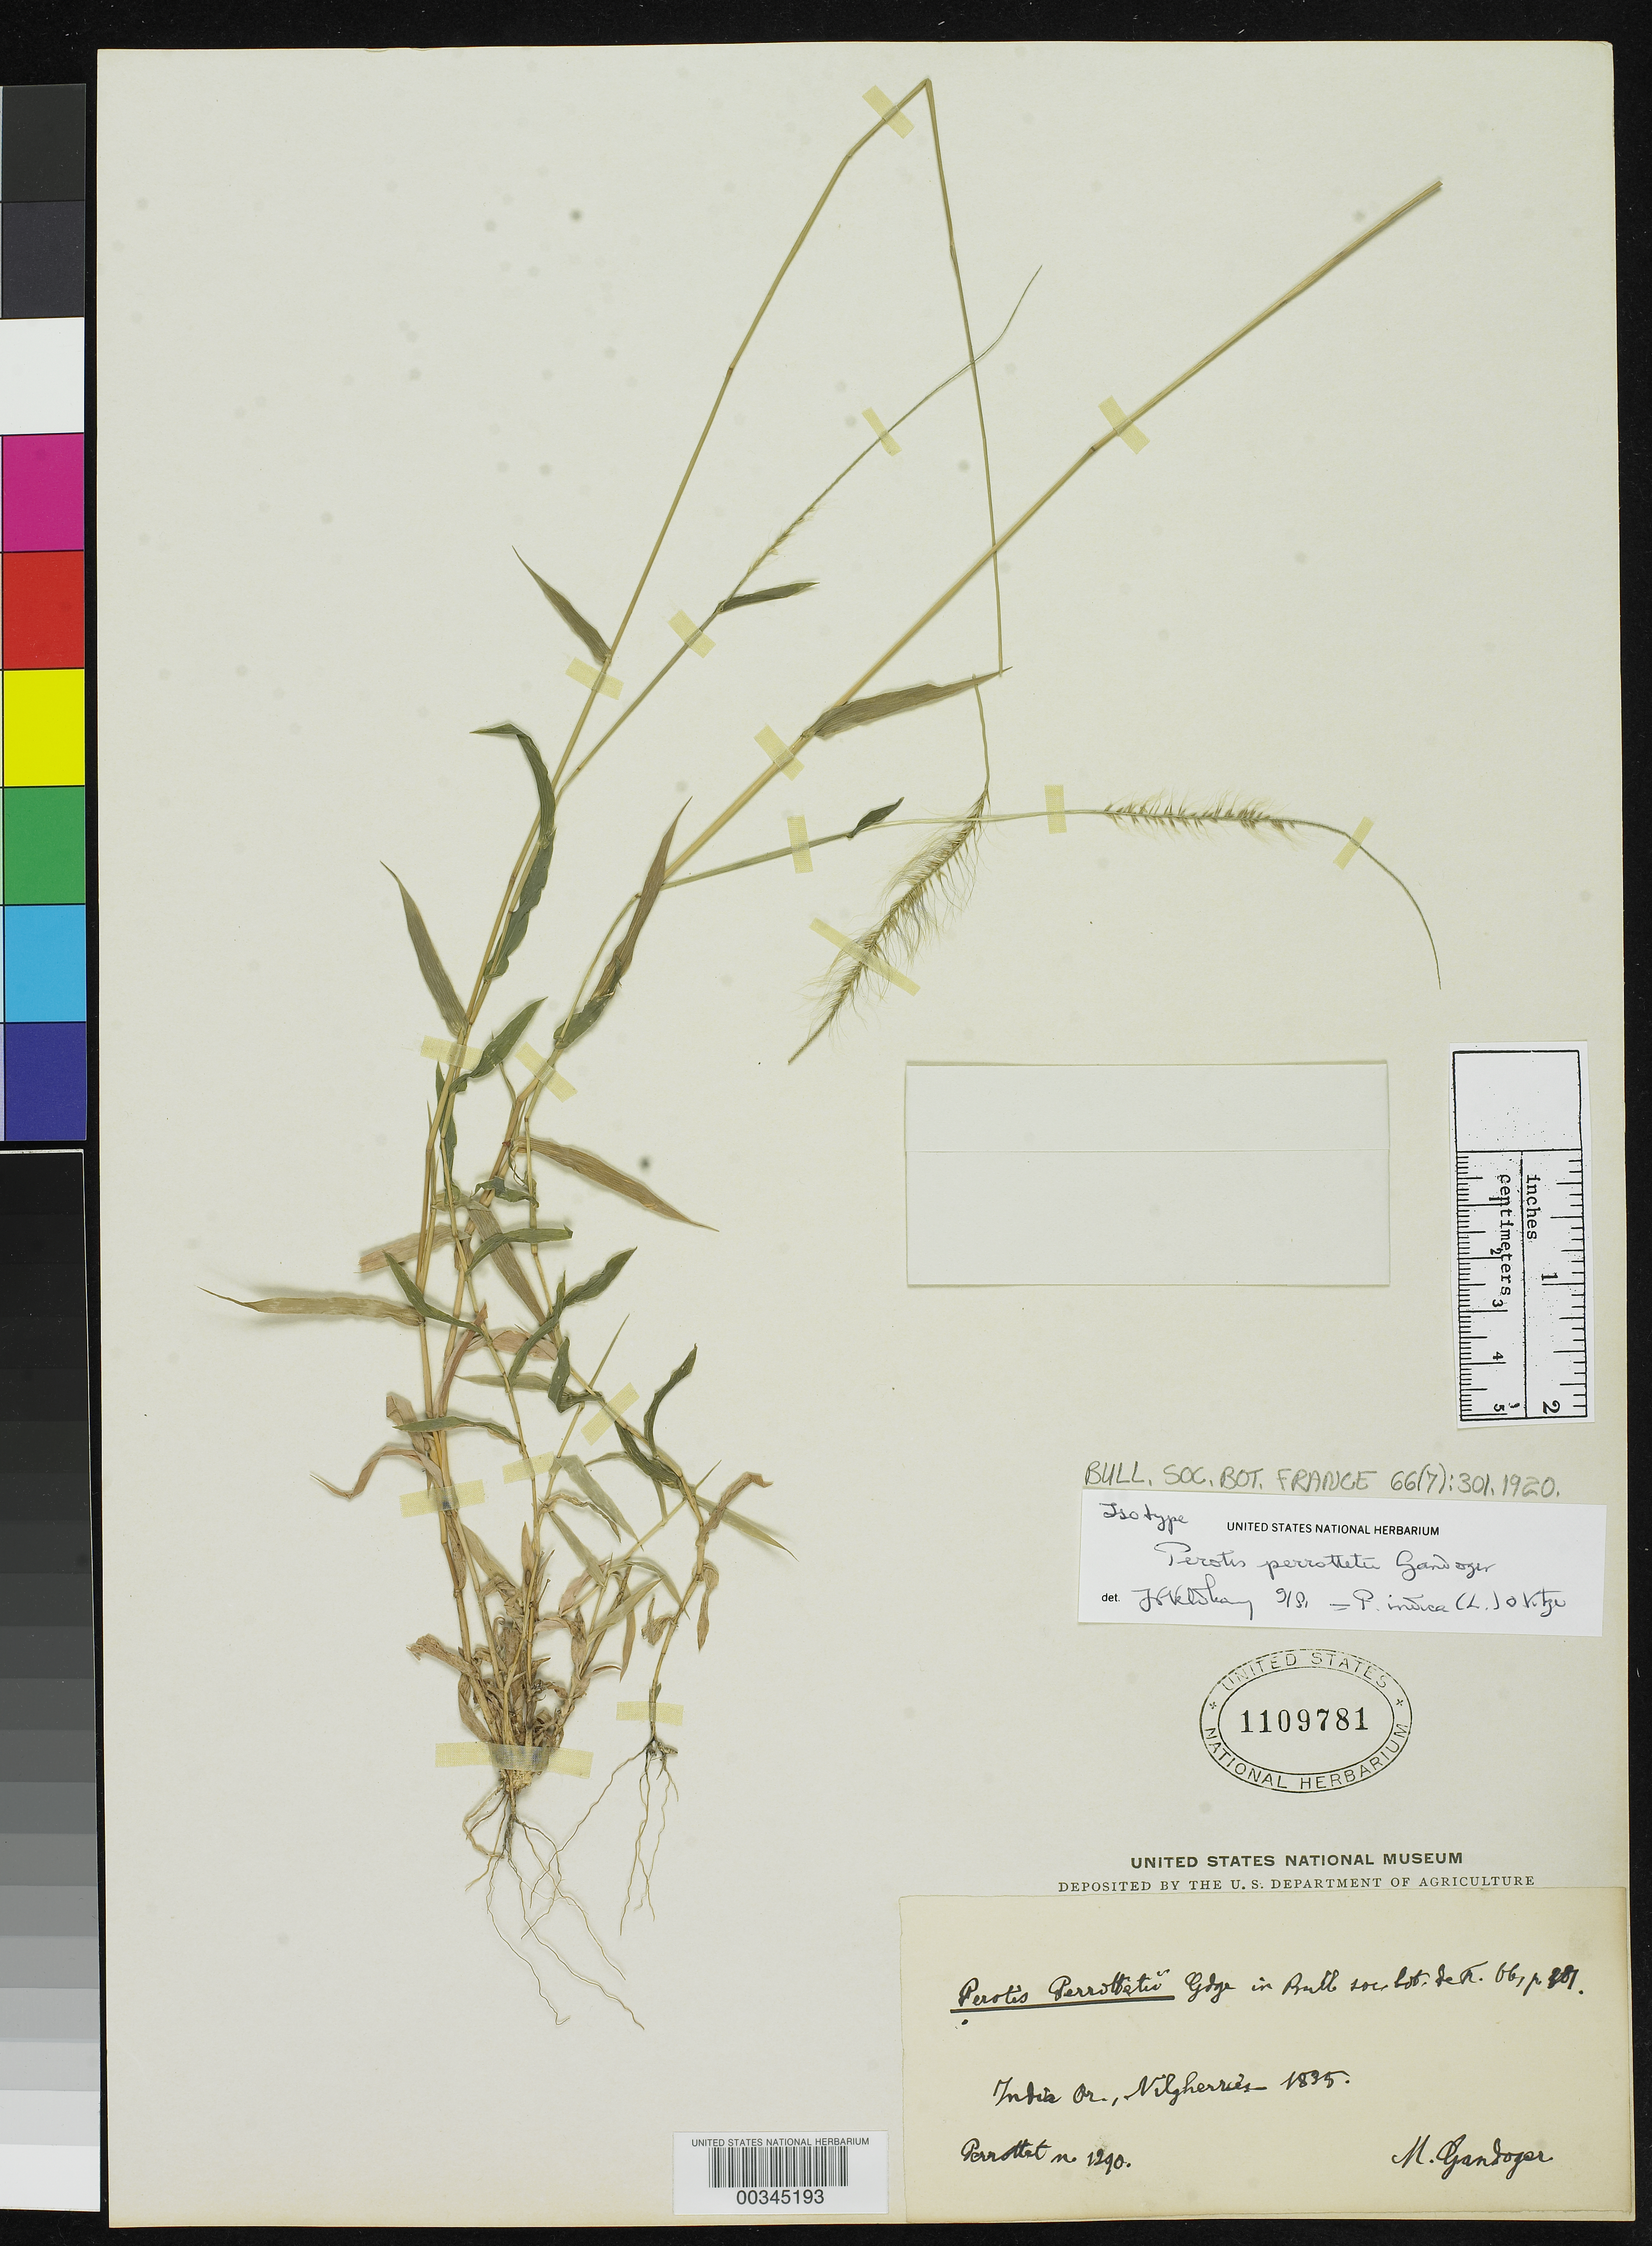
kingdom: Plantae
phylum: Tracheophyta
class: Liliopsida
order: Poales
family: Poaceae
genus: Perotis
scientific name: Perotis perrottetii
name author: Gand.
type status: Isotype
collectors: G. S. Perrottet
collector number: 1290(1390)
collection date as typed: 1835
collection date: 1835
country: India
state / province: Tamil Nadu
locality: Nilgiris.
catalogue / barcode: US 1109781